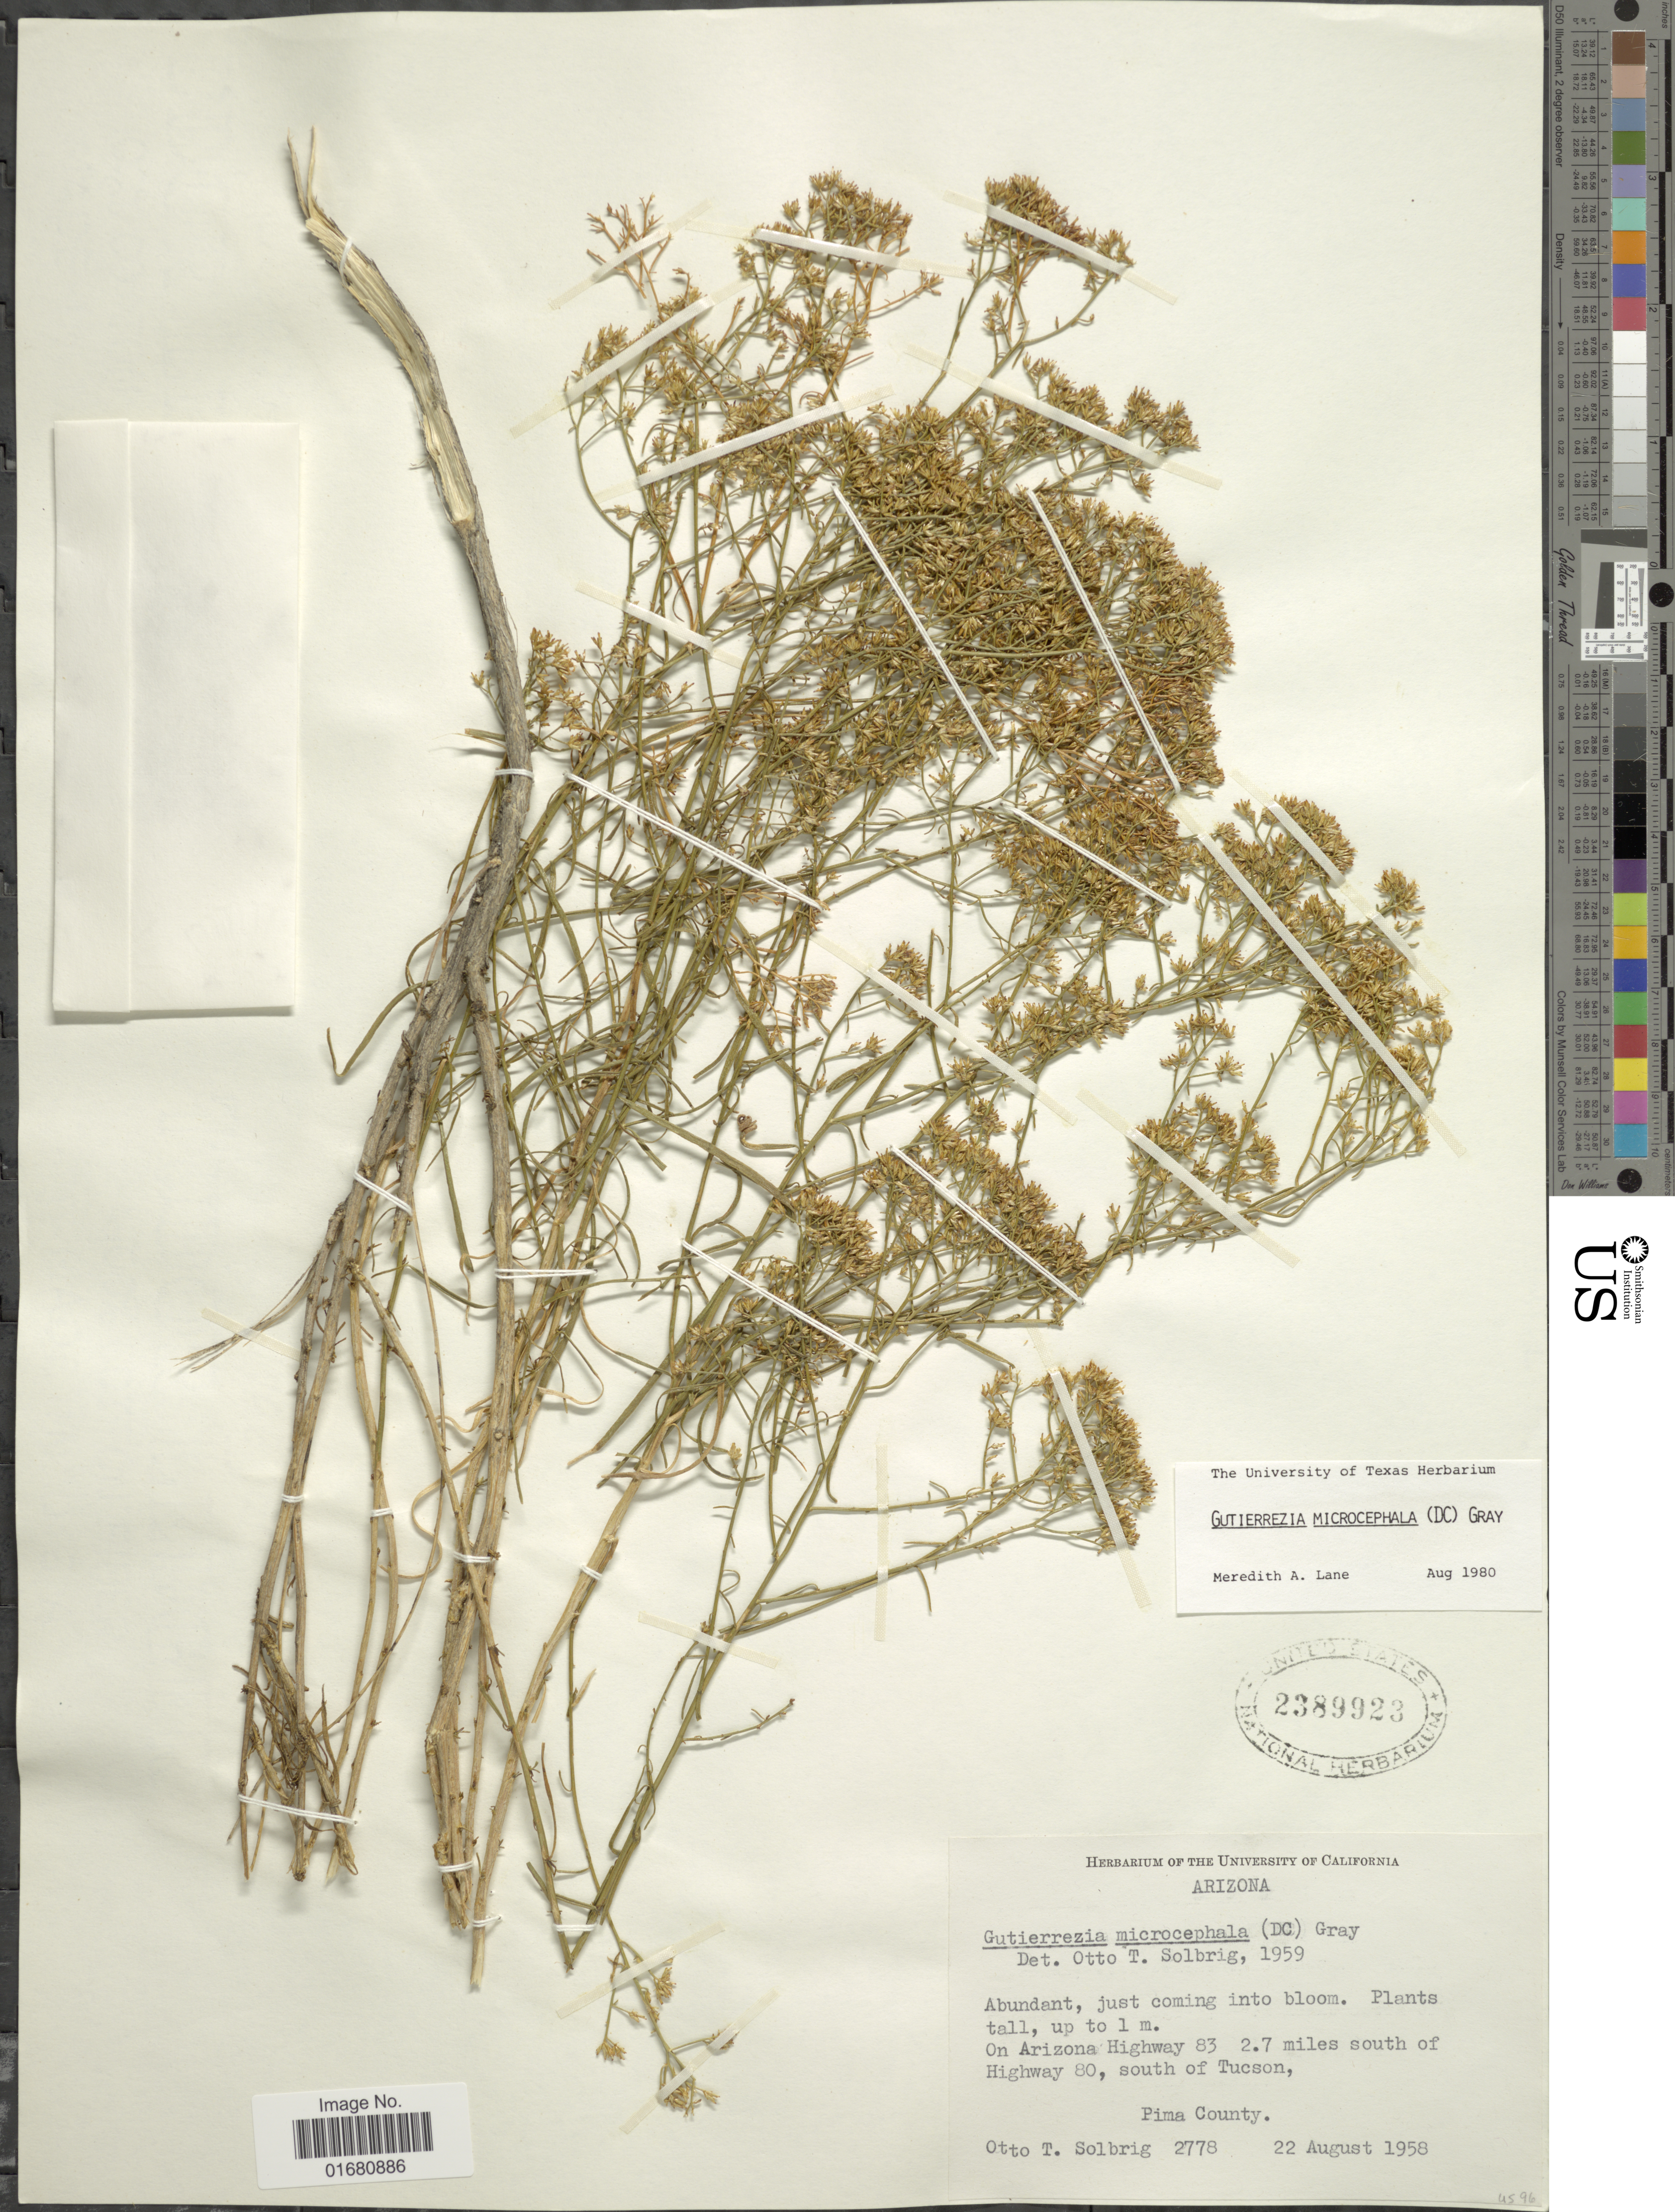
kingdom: Plantae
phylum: Tracheophyta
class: Magnoliopsida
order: Asterales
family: Asteraceae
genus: Gutierrezia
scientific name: Gutierrezia microcephala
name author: (DC.) A. Gray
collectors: O. T. Solbrig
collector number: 2778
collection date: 1958-08-22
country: United States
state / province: Arizona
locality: Abundant, just coming into bloom, On Arizona Highway 83 2.7 miles south of Highway 80, South of Tucson, Pima County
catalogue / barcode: US 2389923